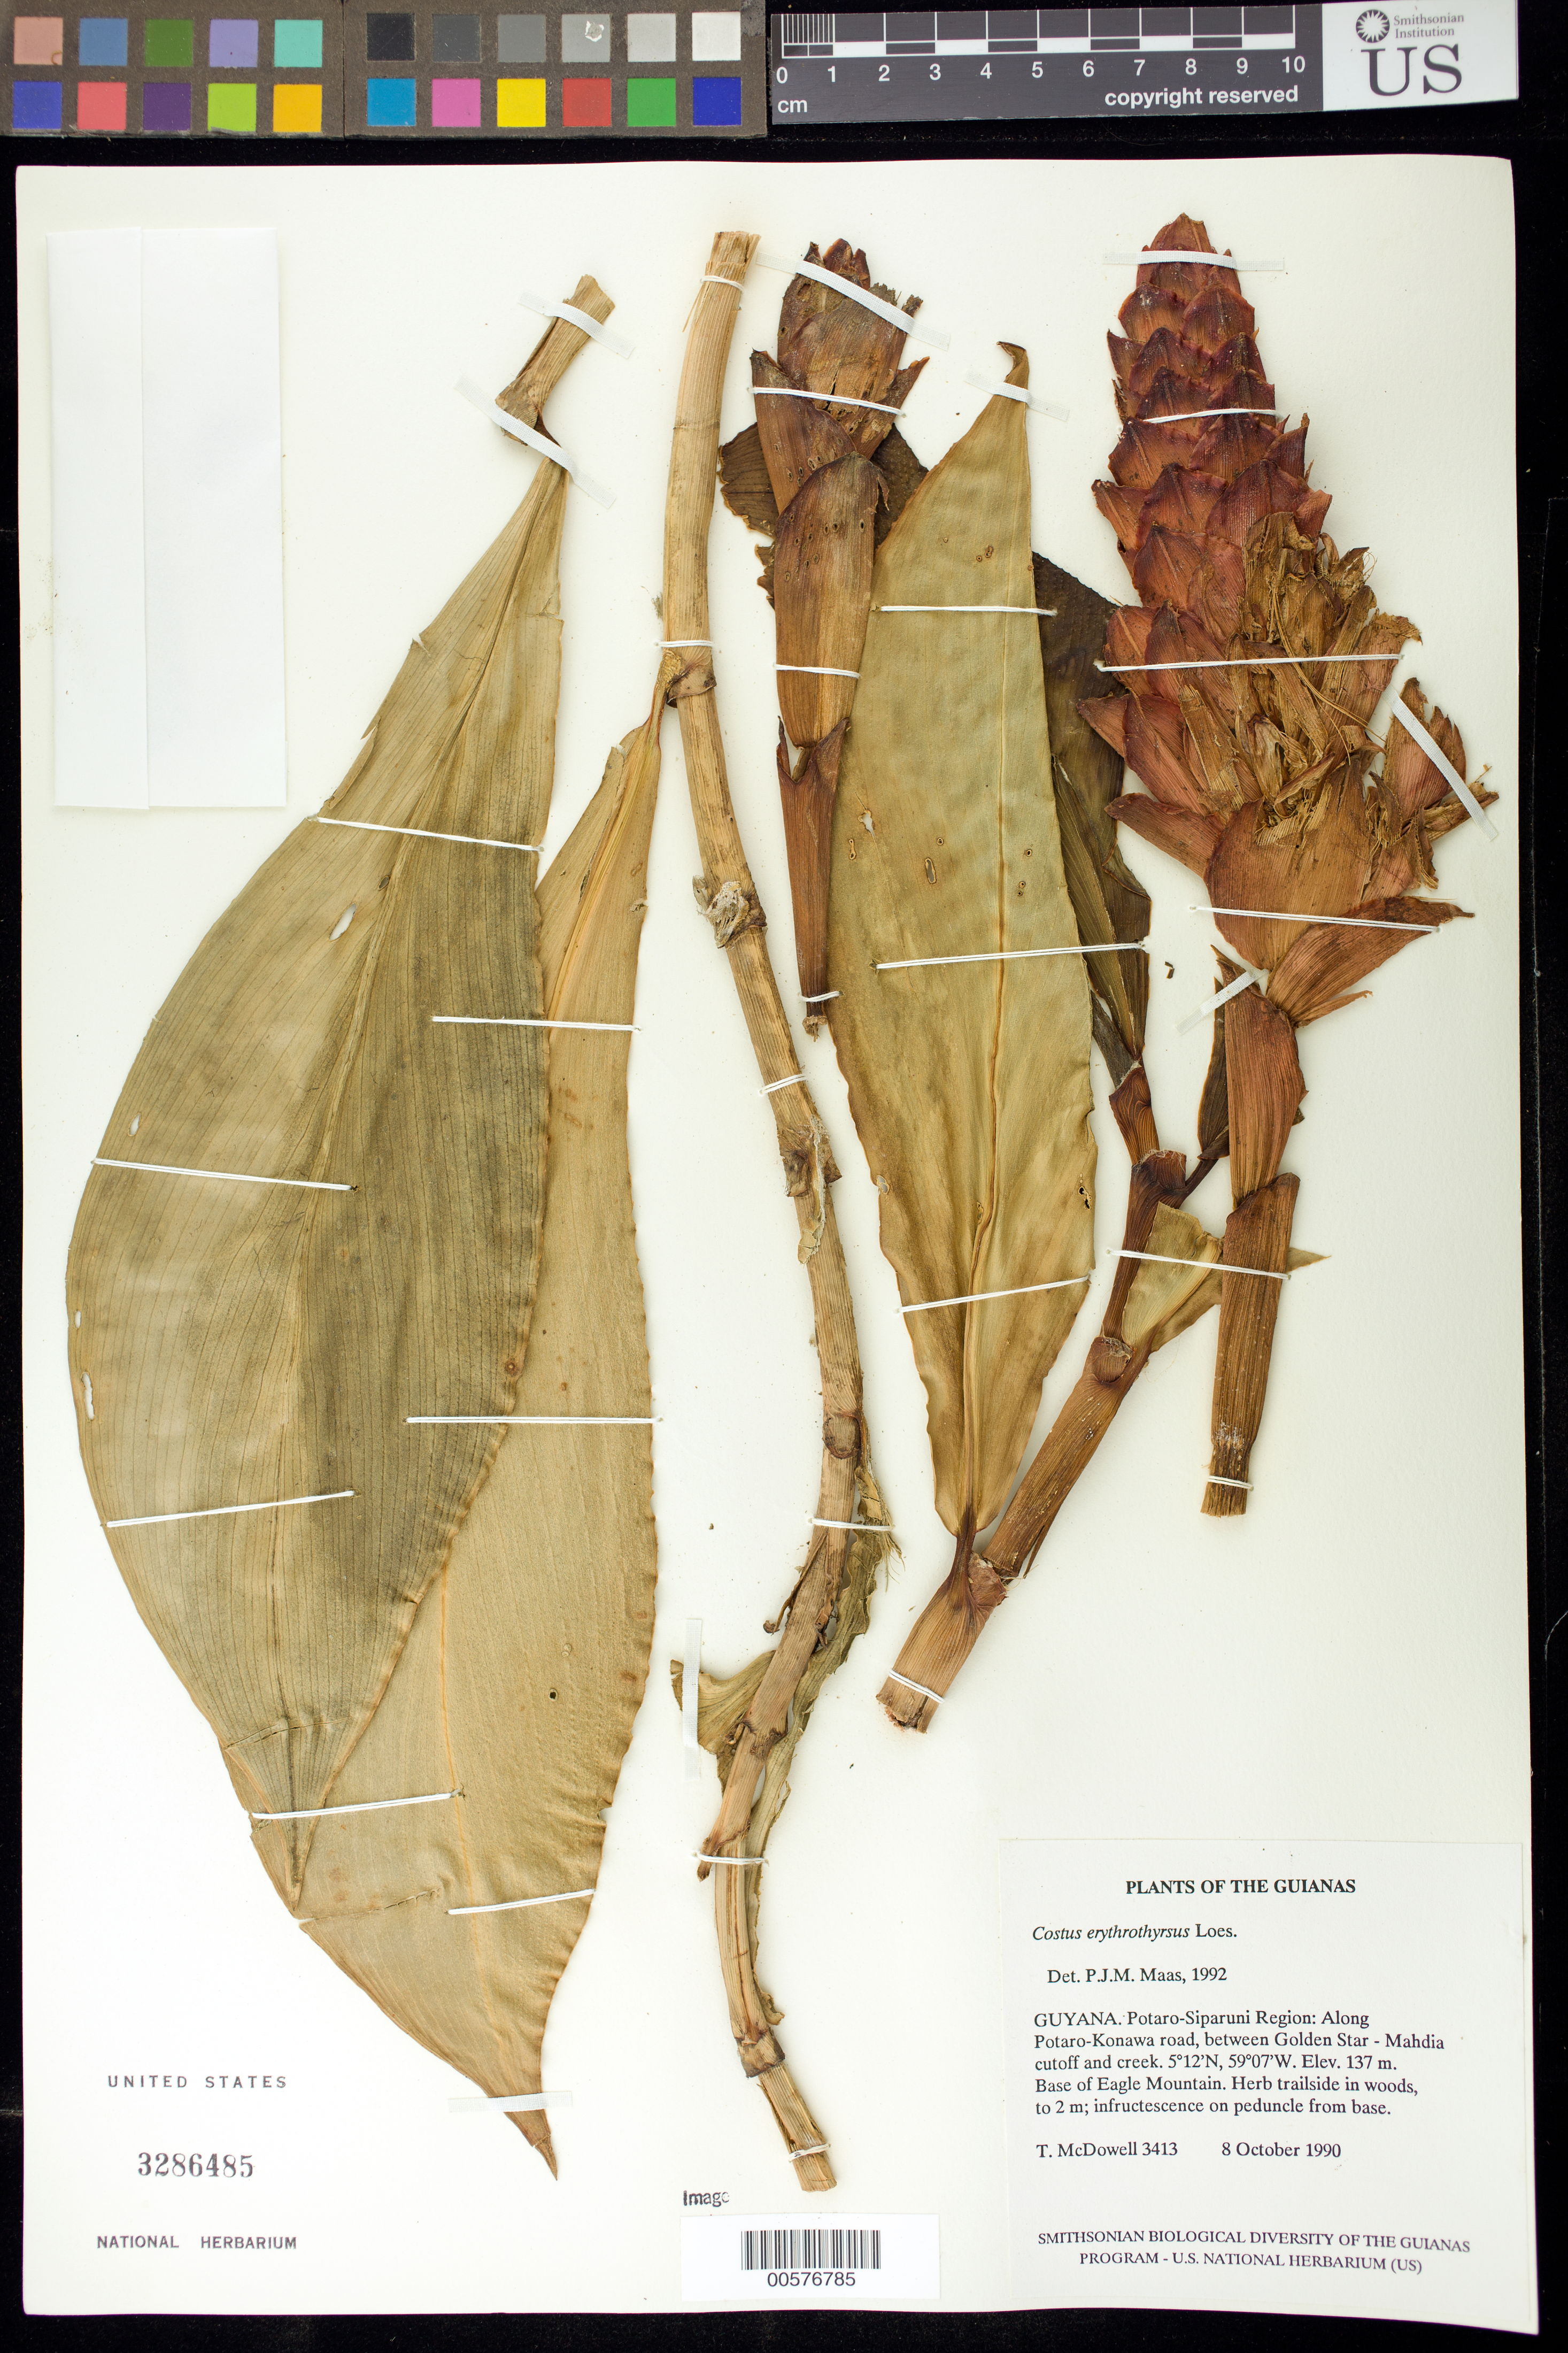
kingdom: Plantae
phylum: Tracheophyta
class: Liliopsida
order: Zingiberales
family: Costaceae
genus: Costus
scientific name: Costus erythrothyrsus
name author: Loes.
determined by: Maas, Paul J. M.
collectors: T. McDowell & D. Gopaul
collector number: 3413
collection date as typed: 8 October 1990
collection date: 1990-10-08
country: Guyana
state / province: Potaro-Siparuni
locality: Along Potaro-Konawa road, between Golden Star - Mahdia cutoff and creek. Base of Eagle Mountain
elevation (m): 137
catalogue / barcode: US 3286485